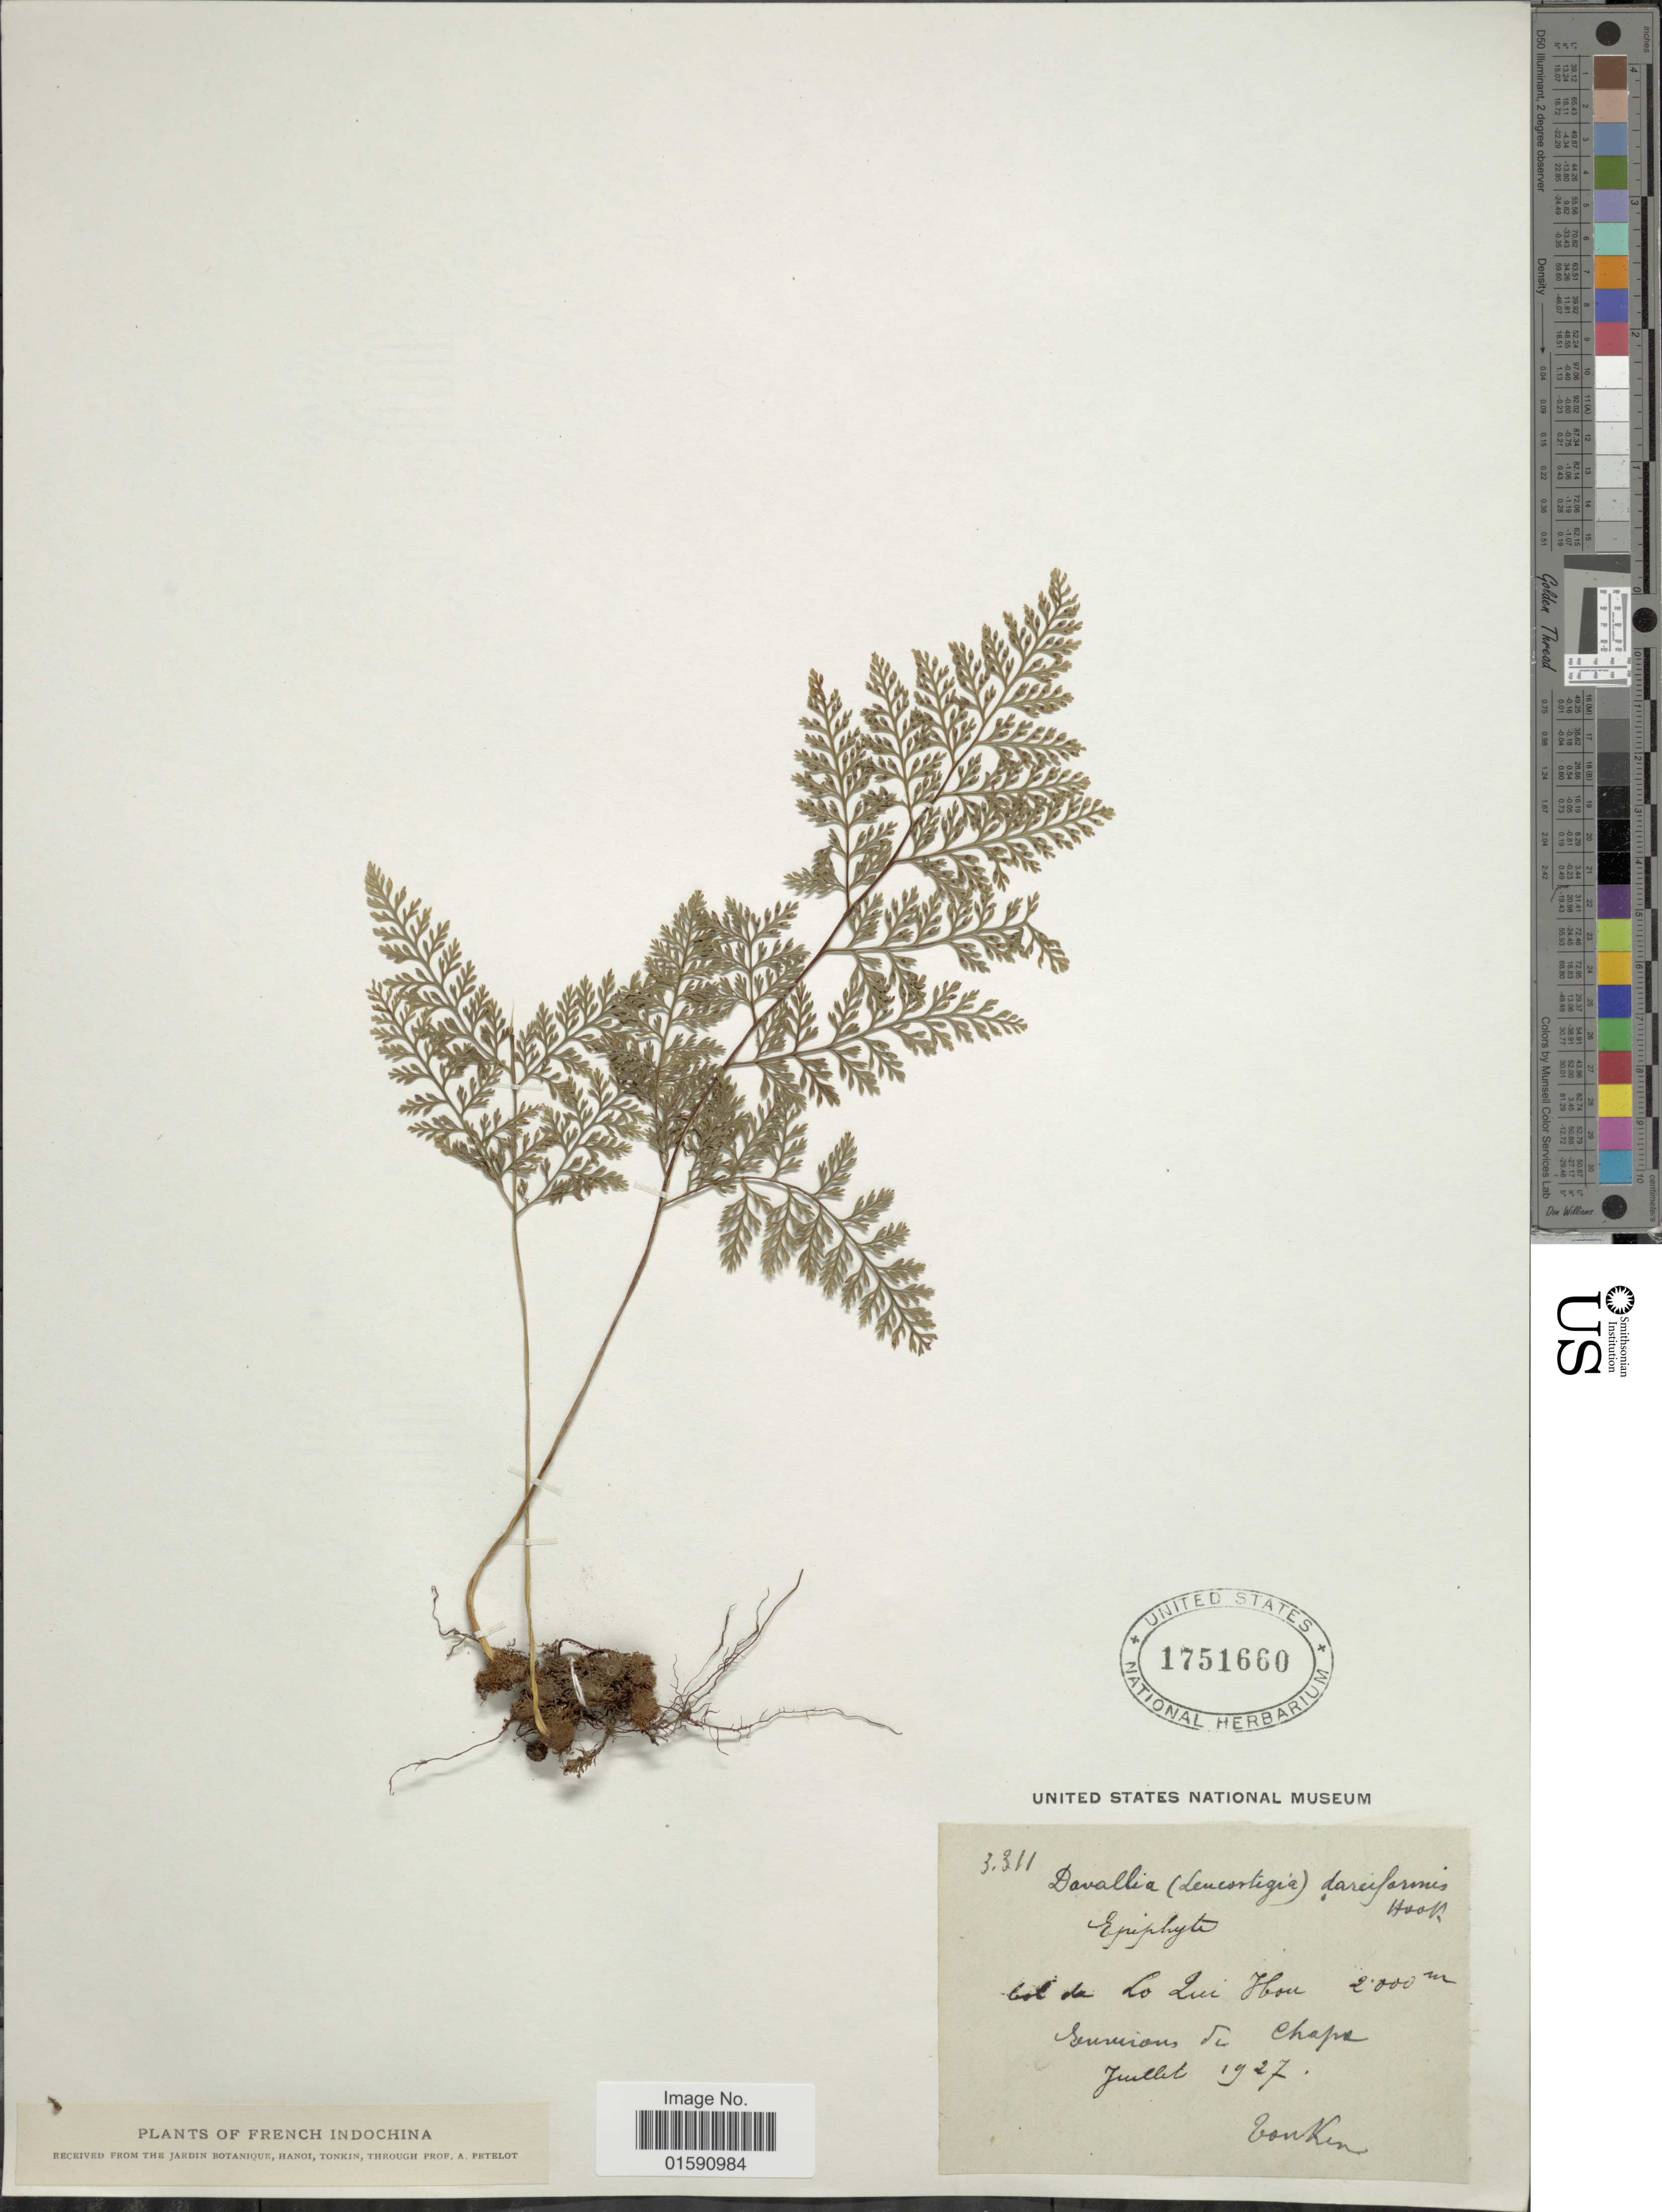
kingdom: Plantae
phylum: Tracheophyta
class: Polypodiopsida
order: Polypodiales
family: Polypodiaceae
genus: Gymnogrammitis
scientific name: Gymnogrammitis dareiformis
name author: (Hook.) Ching ex Tardieu & C. Chr.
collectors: A. Petelot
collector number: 3311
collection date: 1927-07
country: Vietnam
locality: Tonkin. Boi de Lo Zui Hbon. Environs de Chapa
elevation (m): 2000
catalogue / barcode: US 1751660